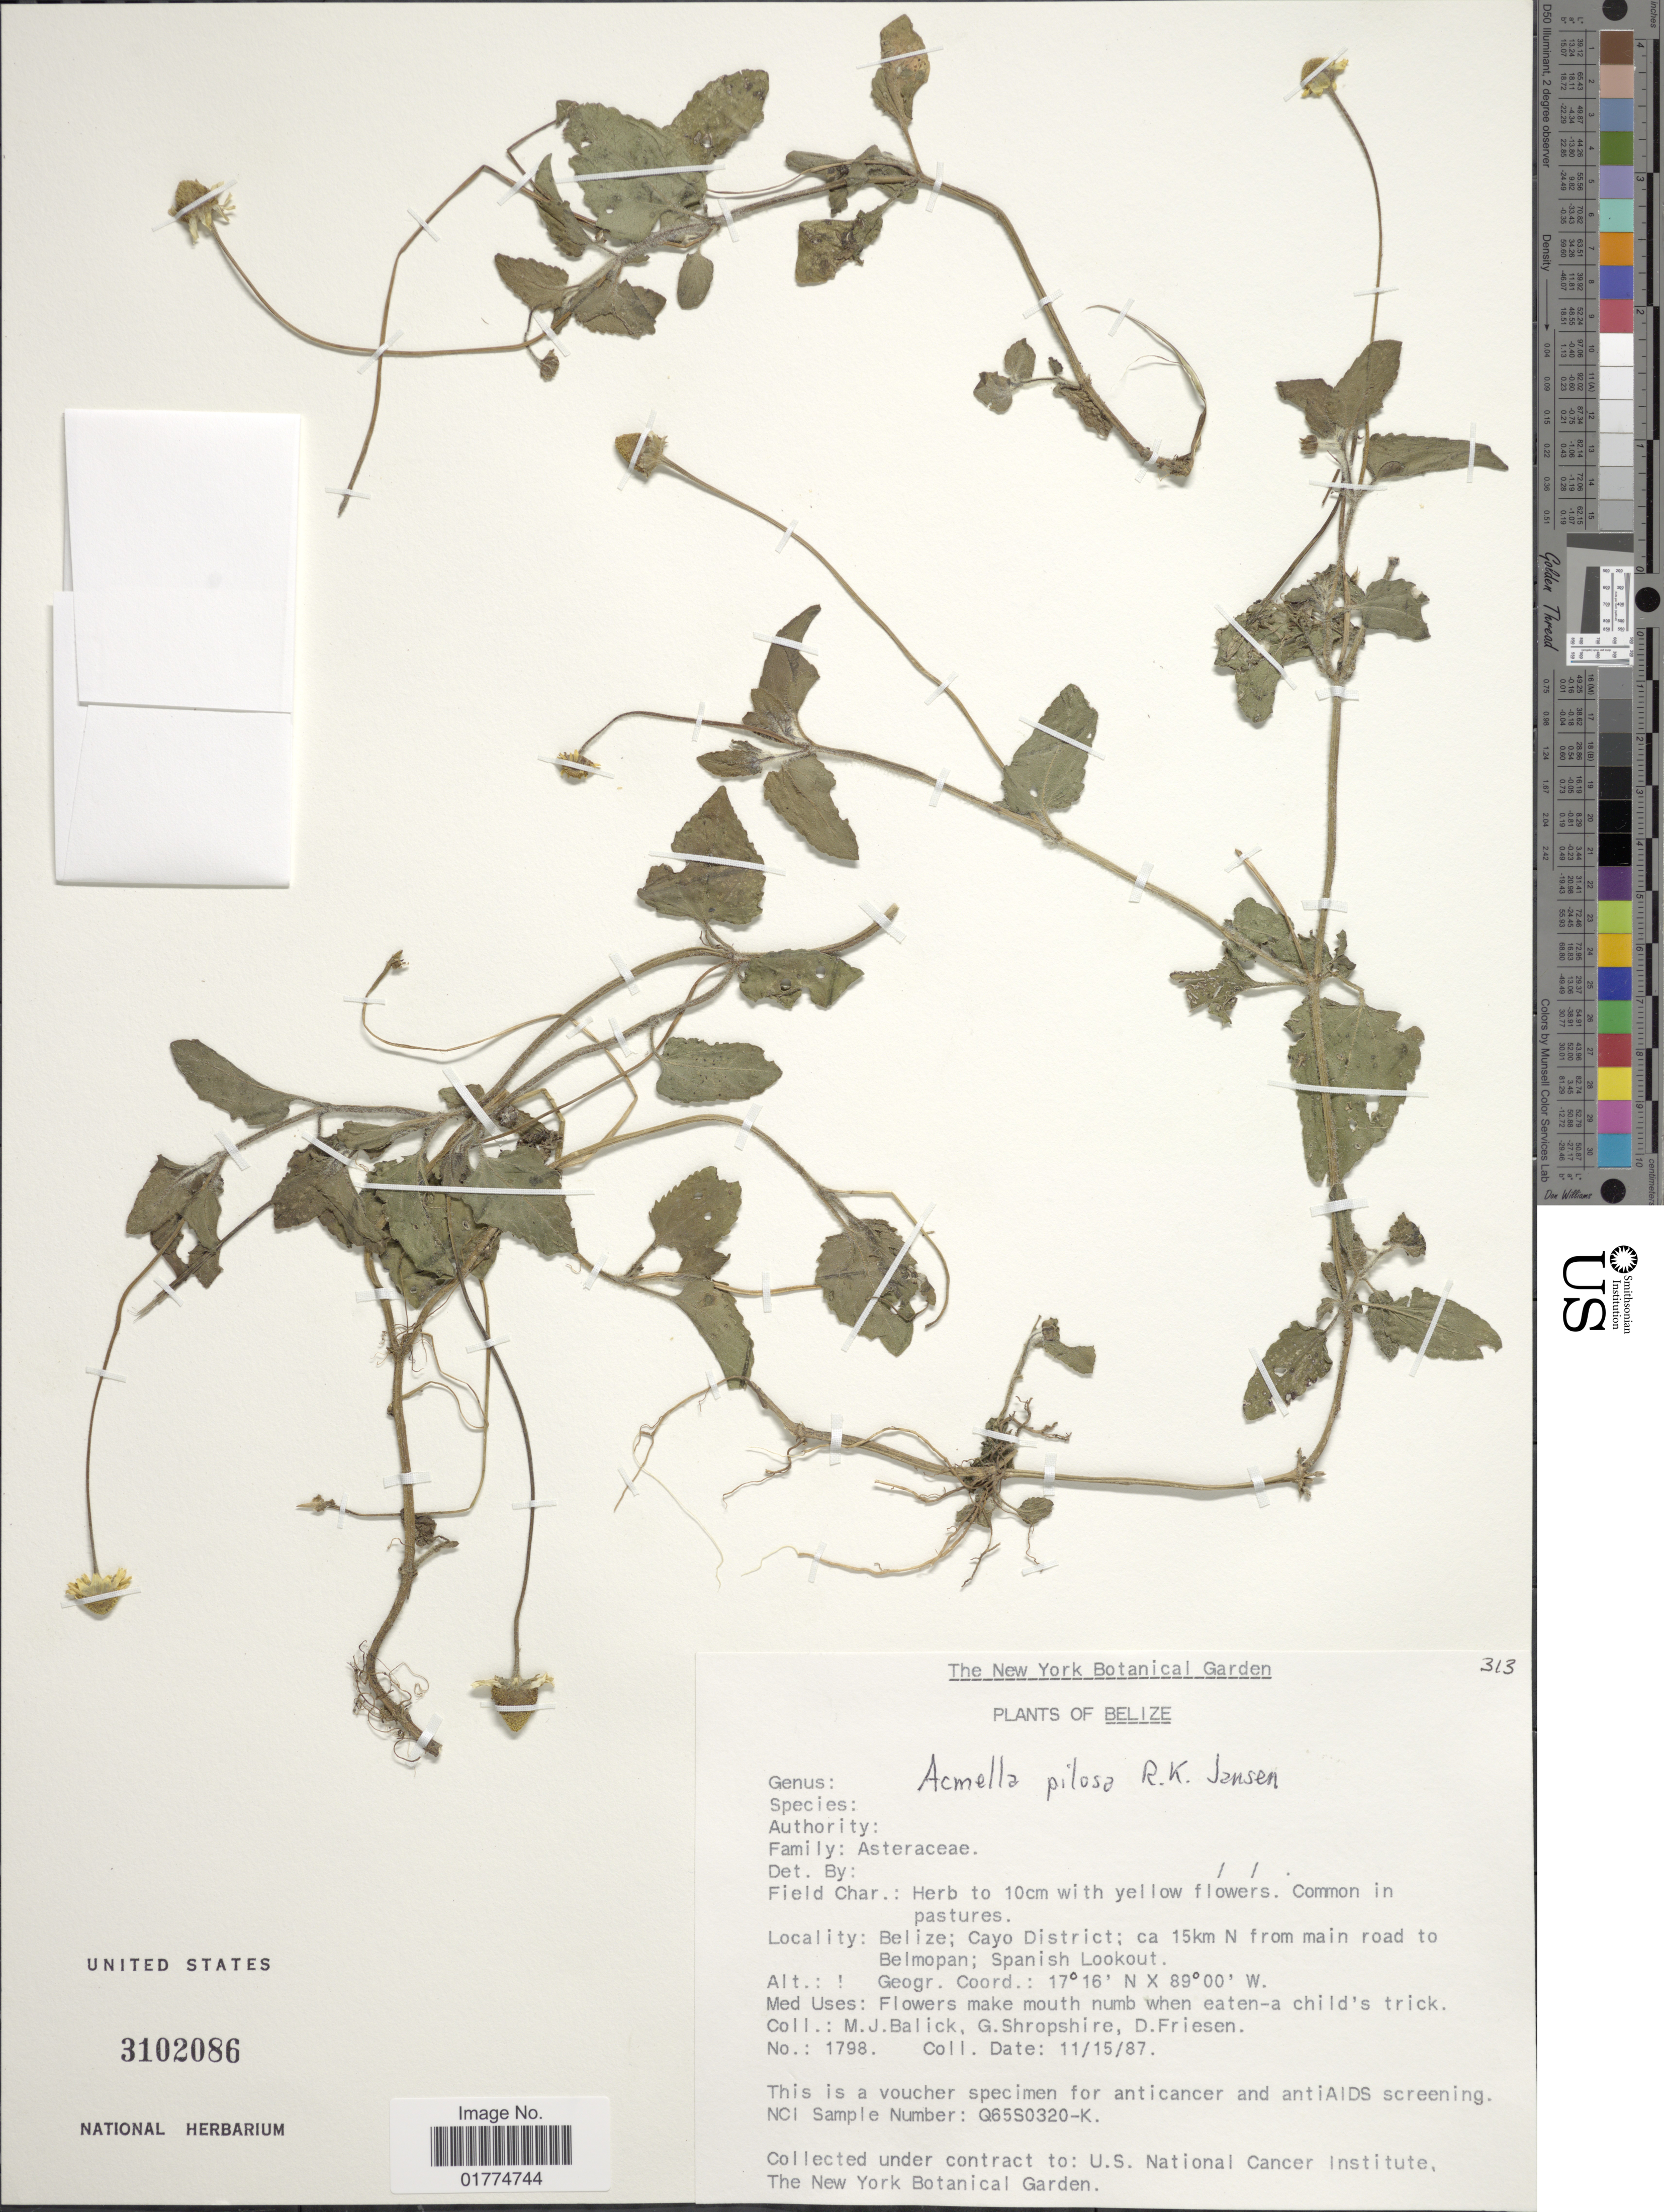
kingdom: Plantae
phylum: Tracheophyta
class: Magnoliopsida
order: Asterales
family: Asteraceae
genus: Acmella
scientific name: Acmella pilosa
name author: R.K. Jansen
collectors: M. J. Balick, G. Shropshire & D. Friesen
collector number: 1798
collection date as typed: Transcribed d/m/y: 15/11/87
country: Belize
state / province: Cayo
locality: Ca 15 km N from main road to Belmopan; Spanish Lookout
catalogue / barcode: US 3102086